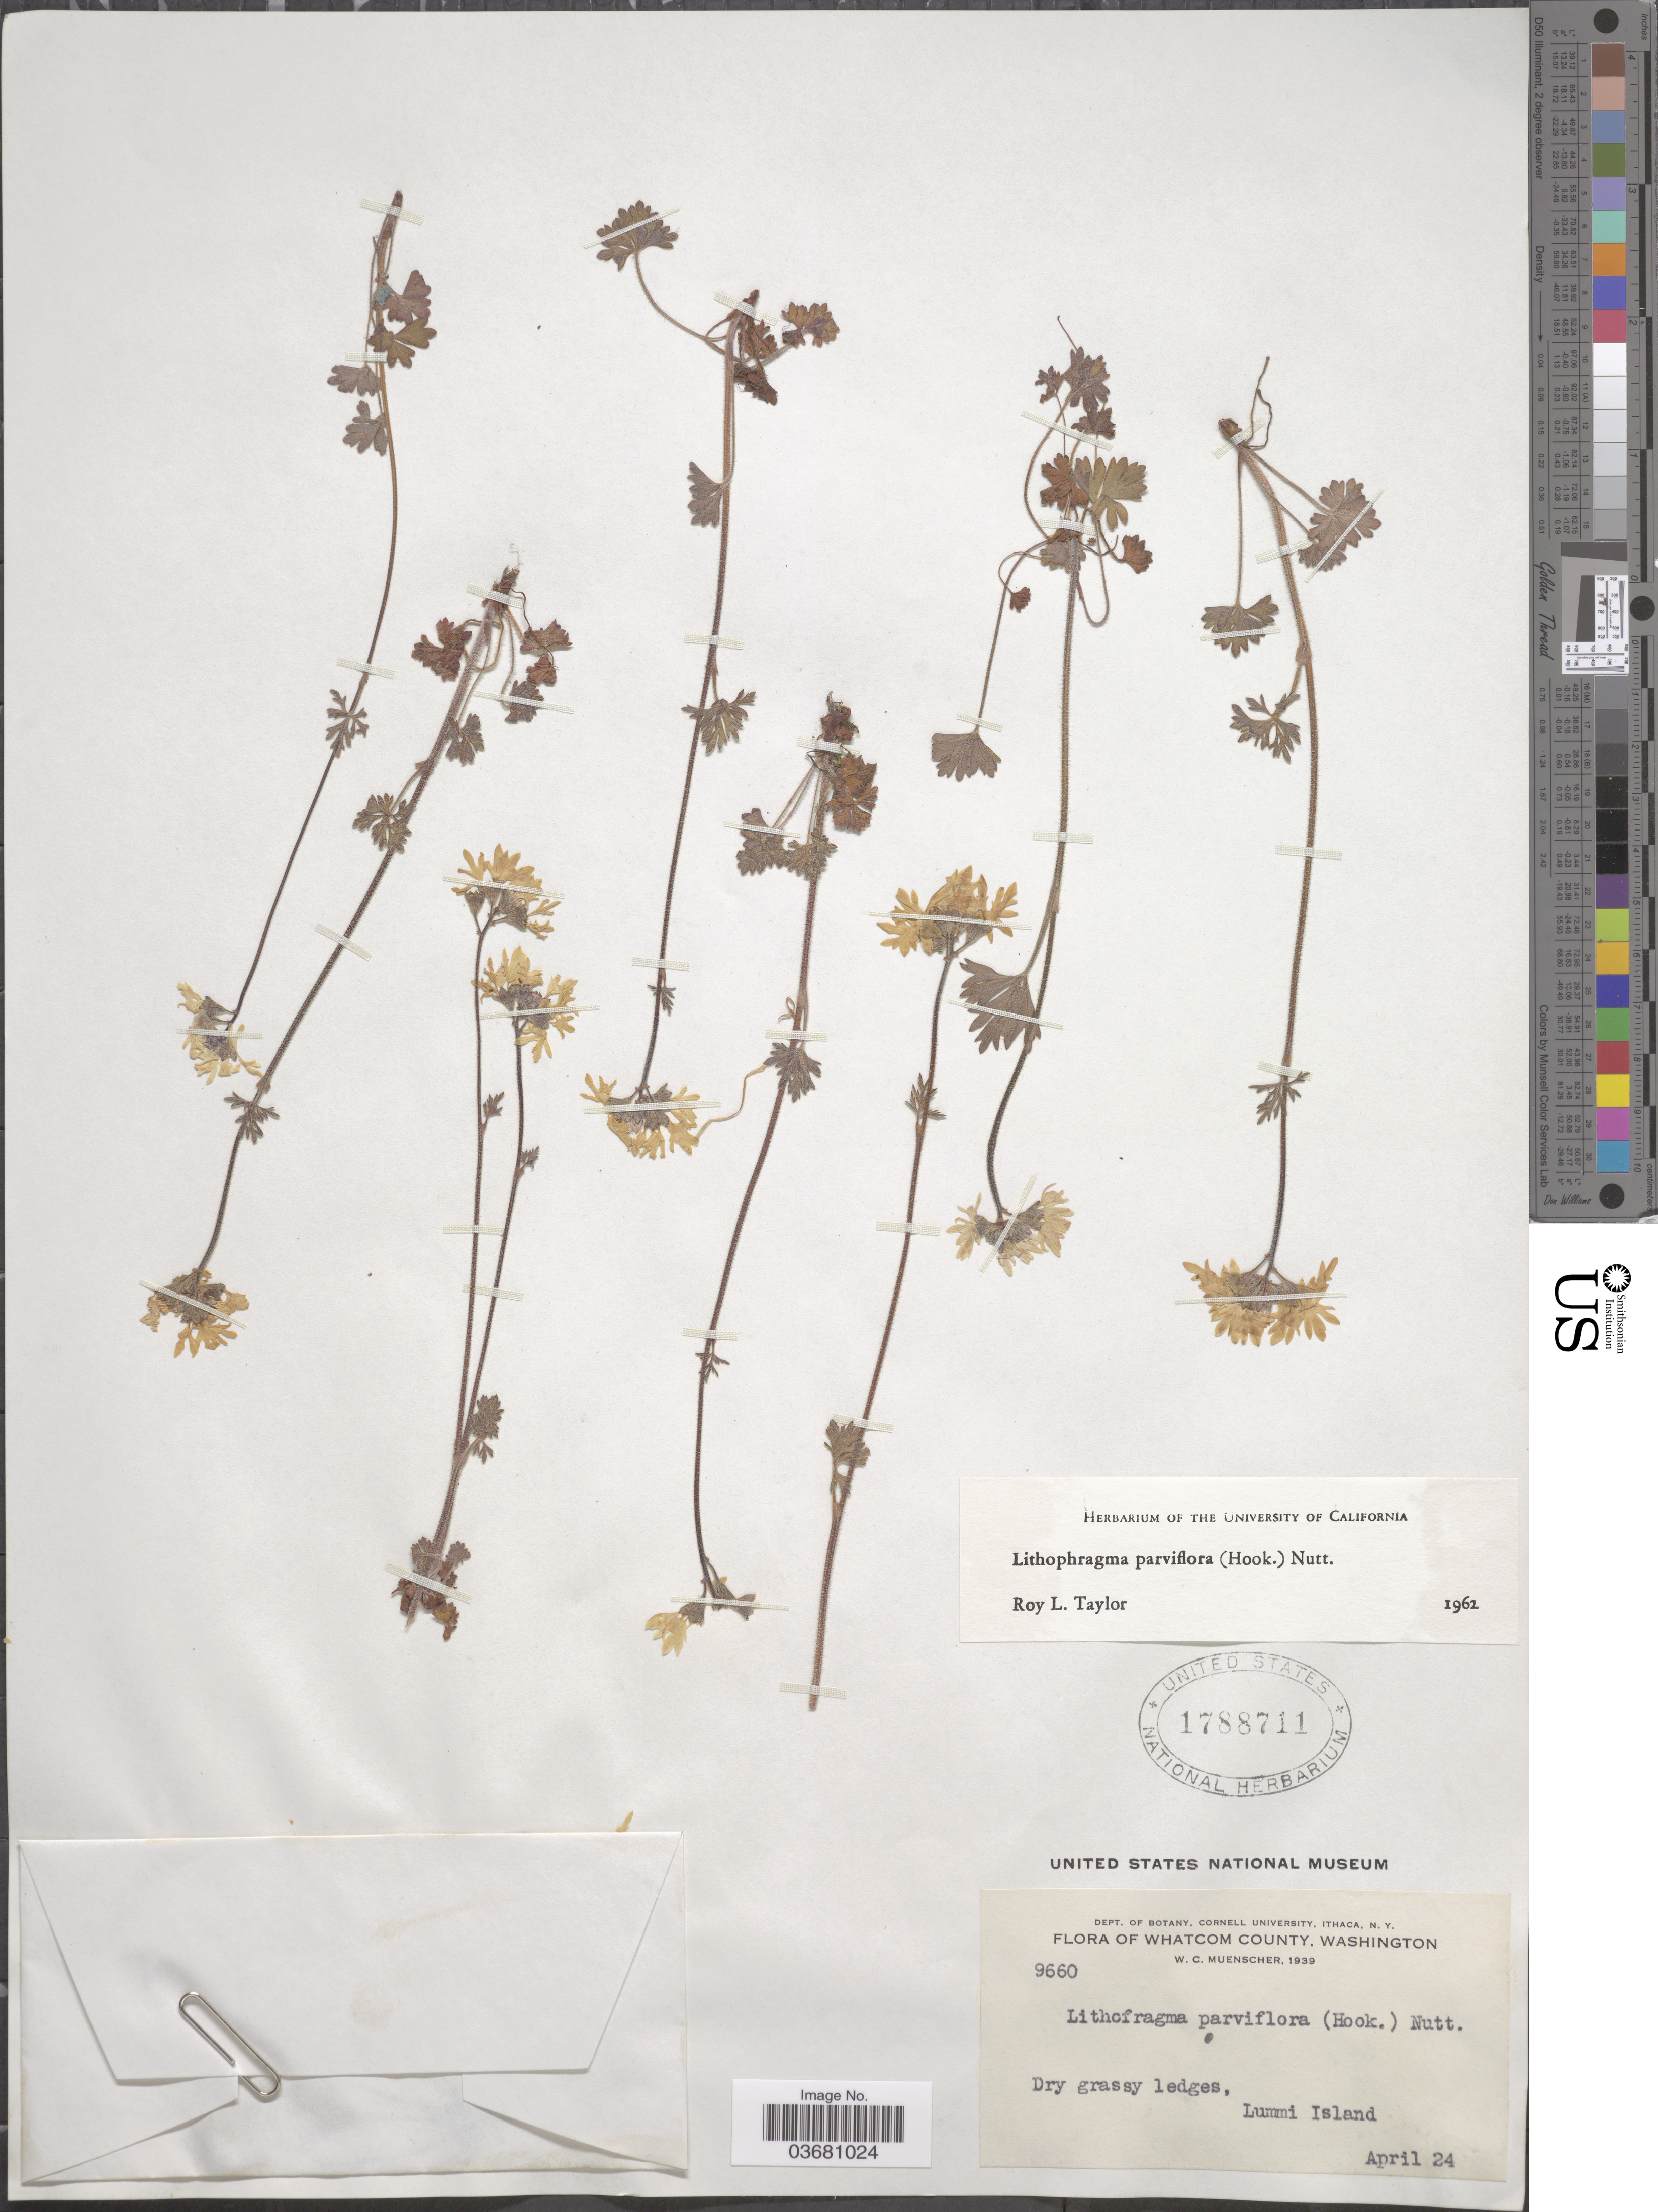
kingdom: Plantae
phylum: Tracheophyta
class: Magnoliopsida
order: Saxifragales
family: Saxifragaceae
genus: Lithophragma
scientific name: Lithophragma parviflorum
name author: (Hook.) Nutt.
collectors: W. Muenscher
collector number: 9660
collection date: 1939-04-24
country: United States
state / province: Washington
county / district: Whatcom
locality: Whatcom County. Lummi Island.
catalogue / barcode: US 1788711